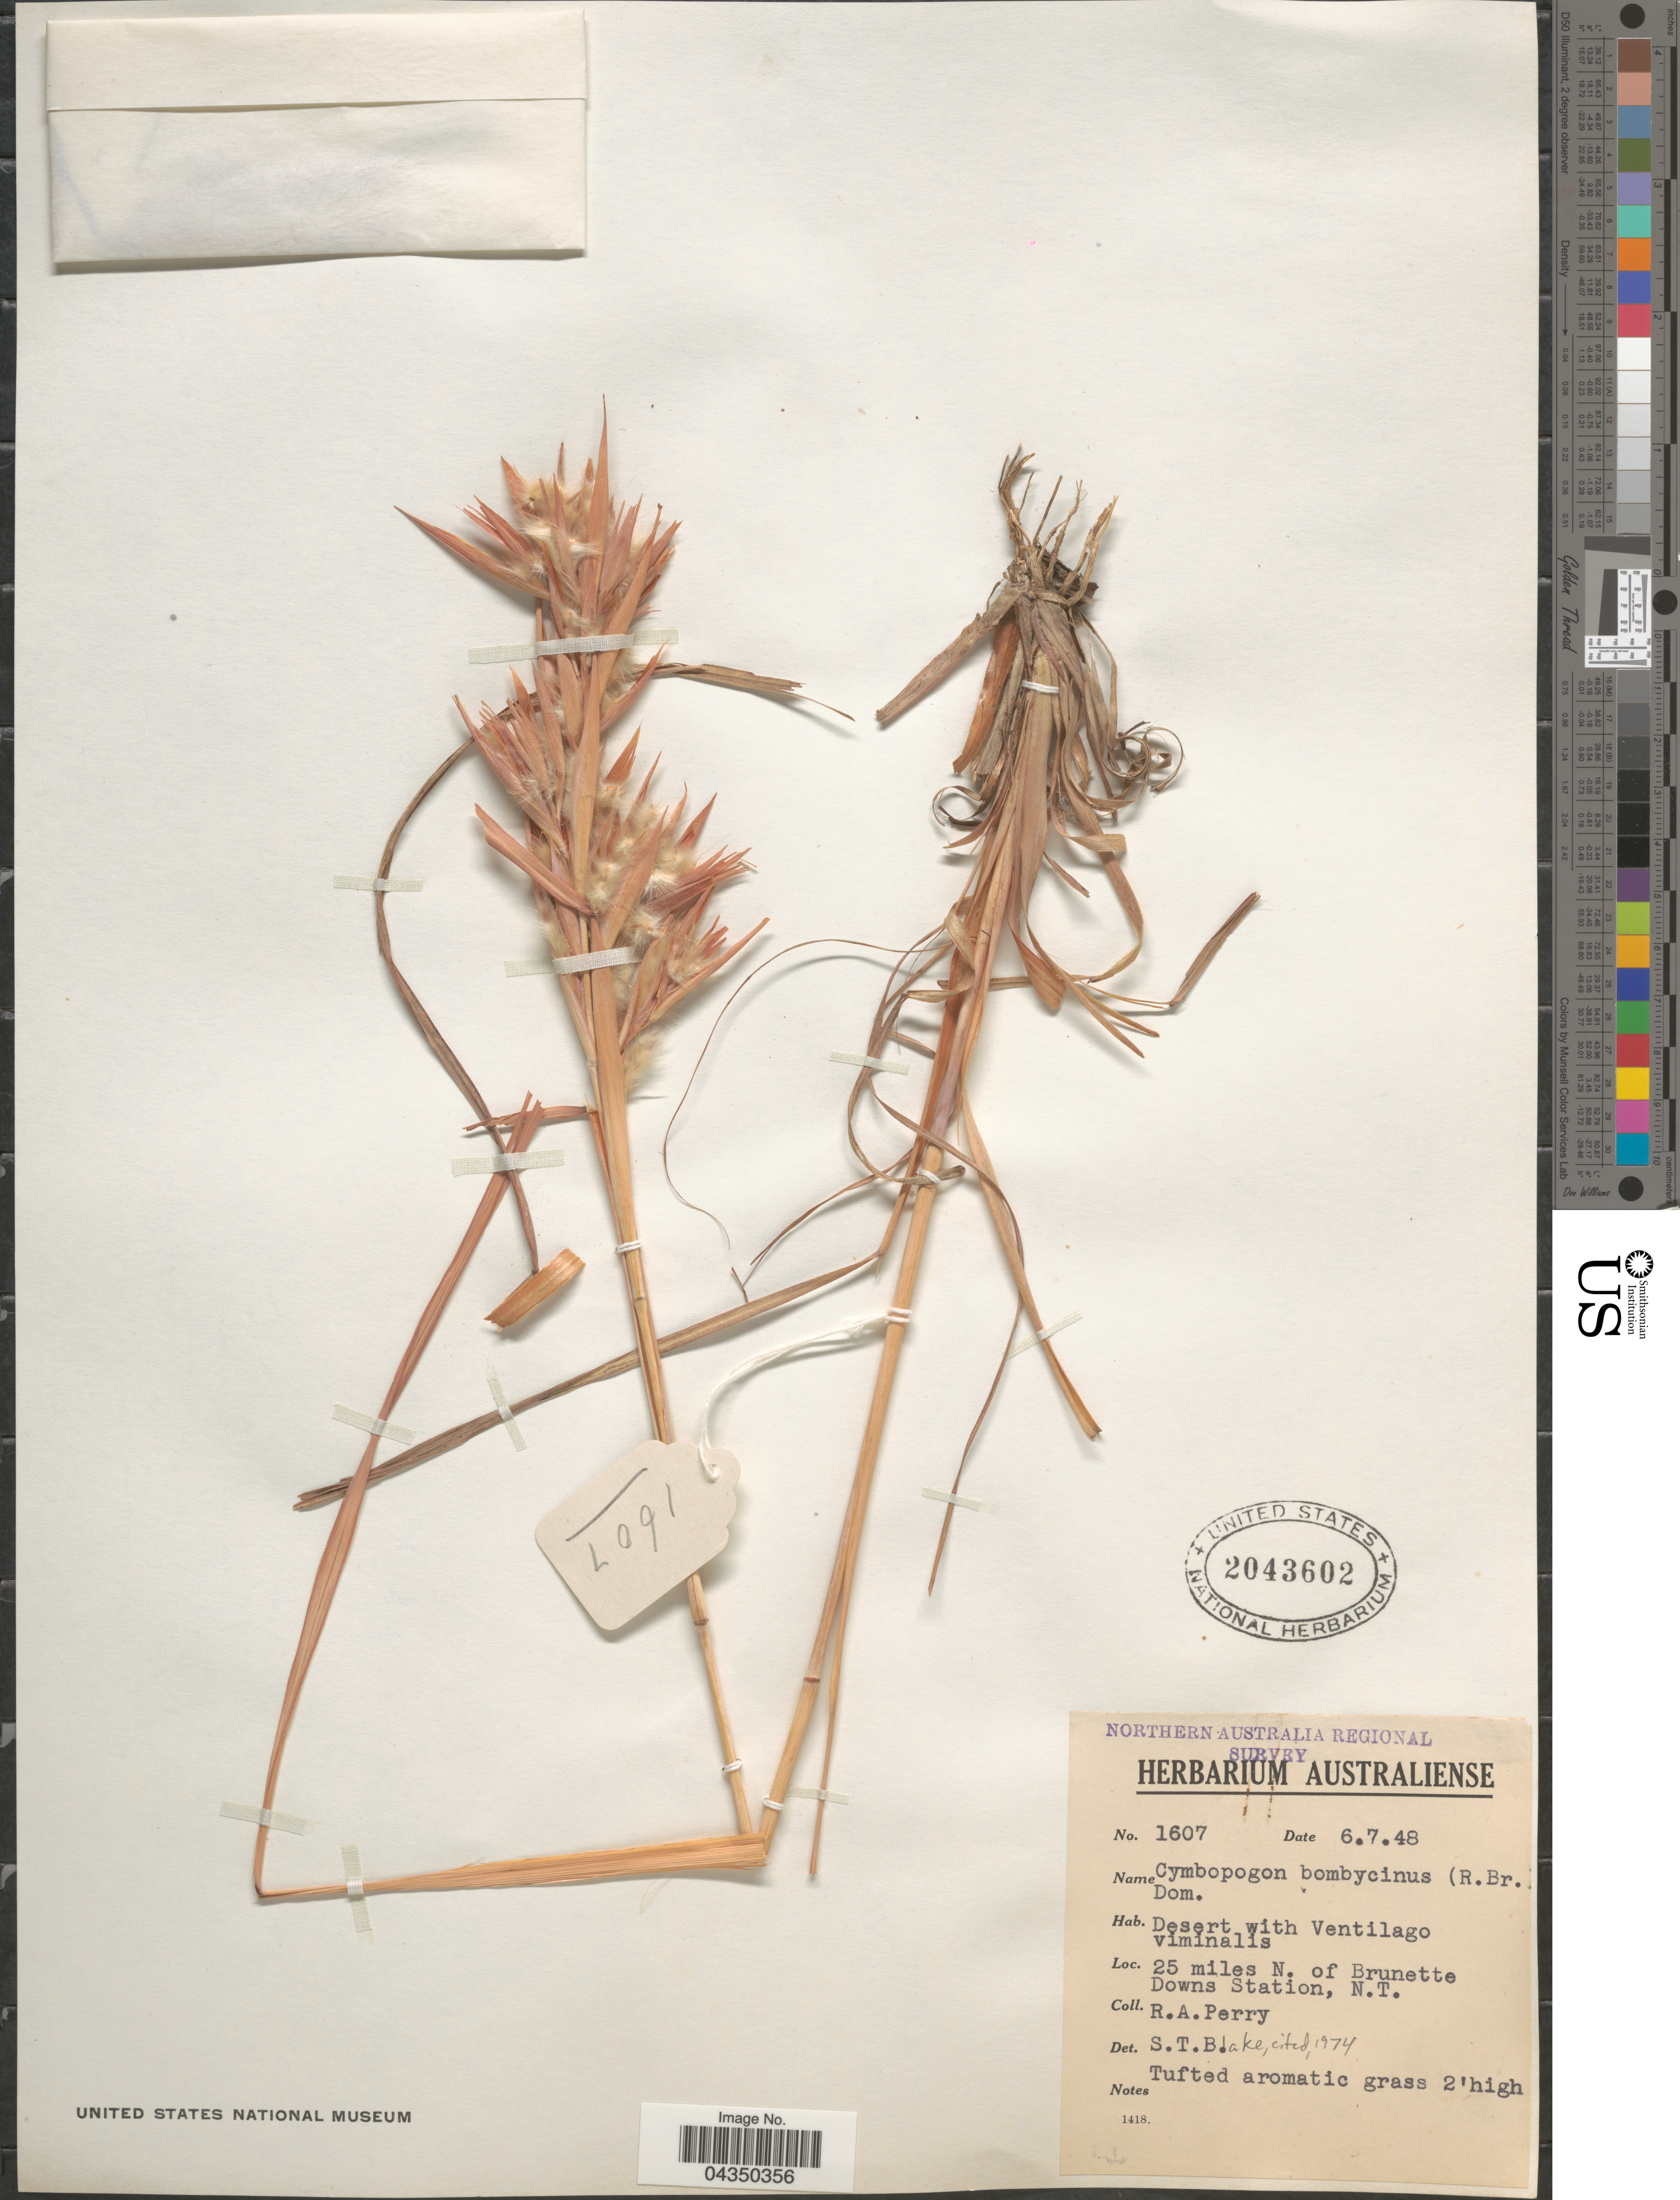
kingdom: Plantae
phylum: Tracheophyta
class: Liliopsida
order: Poales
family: Poaceae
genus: Cymbopogon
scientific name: Cymbopogon bombycinus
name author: A. Camus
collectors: Perry, R. A.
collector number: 1607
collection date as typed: Transcribed d/m/y: 6/7/48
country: Australia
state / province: Northern Territory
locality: Northern Australia Regional Survey. 25 miles N. of Brunette Downs Station, N.T.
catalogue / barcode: US 2043602